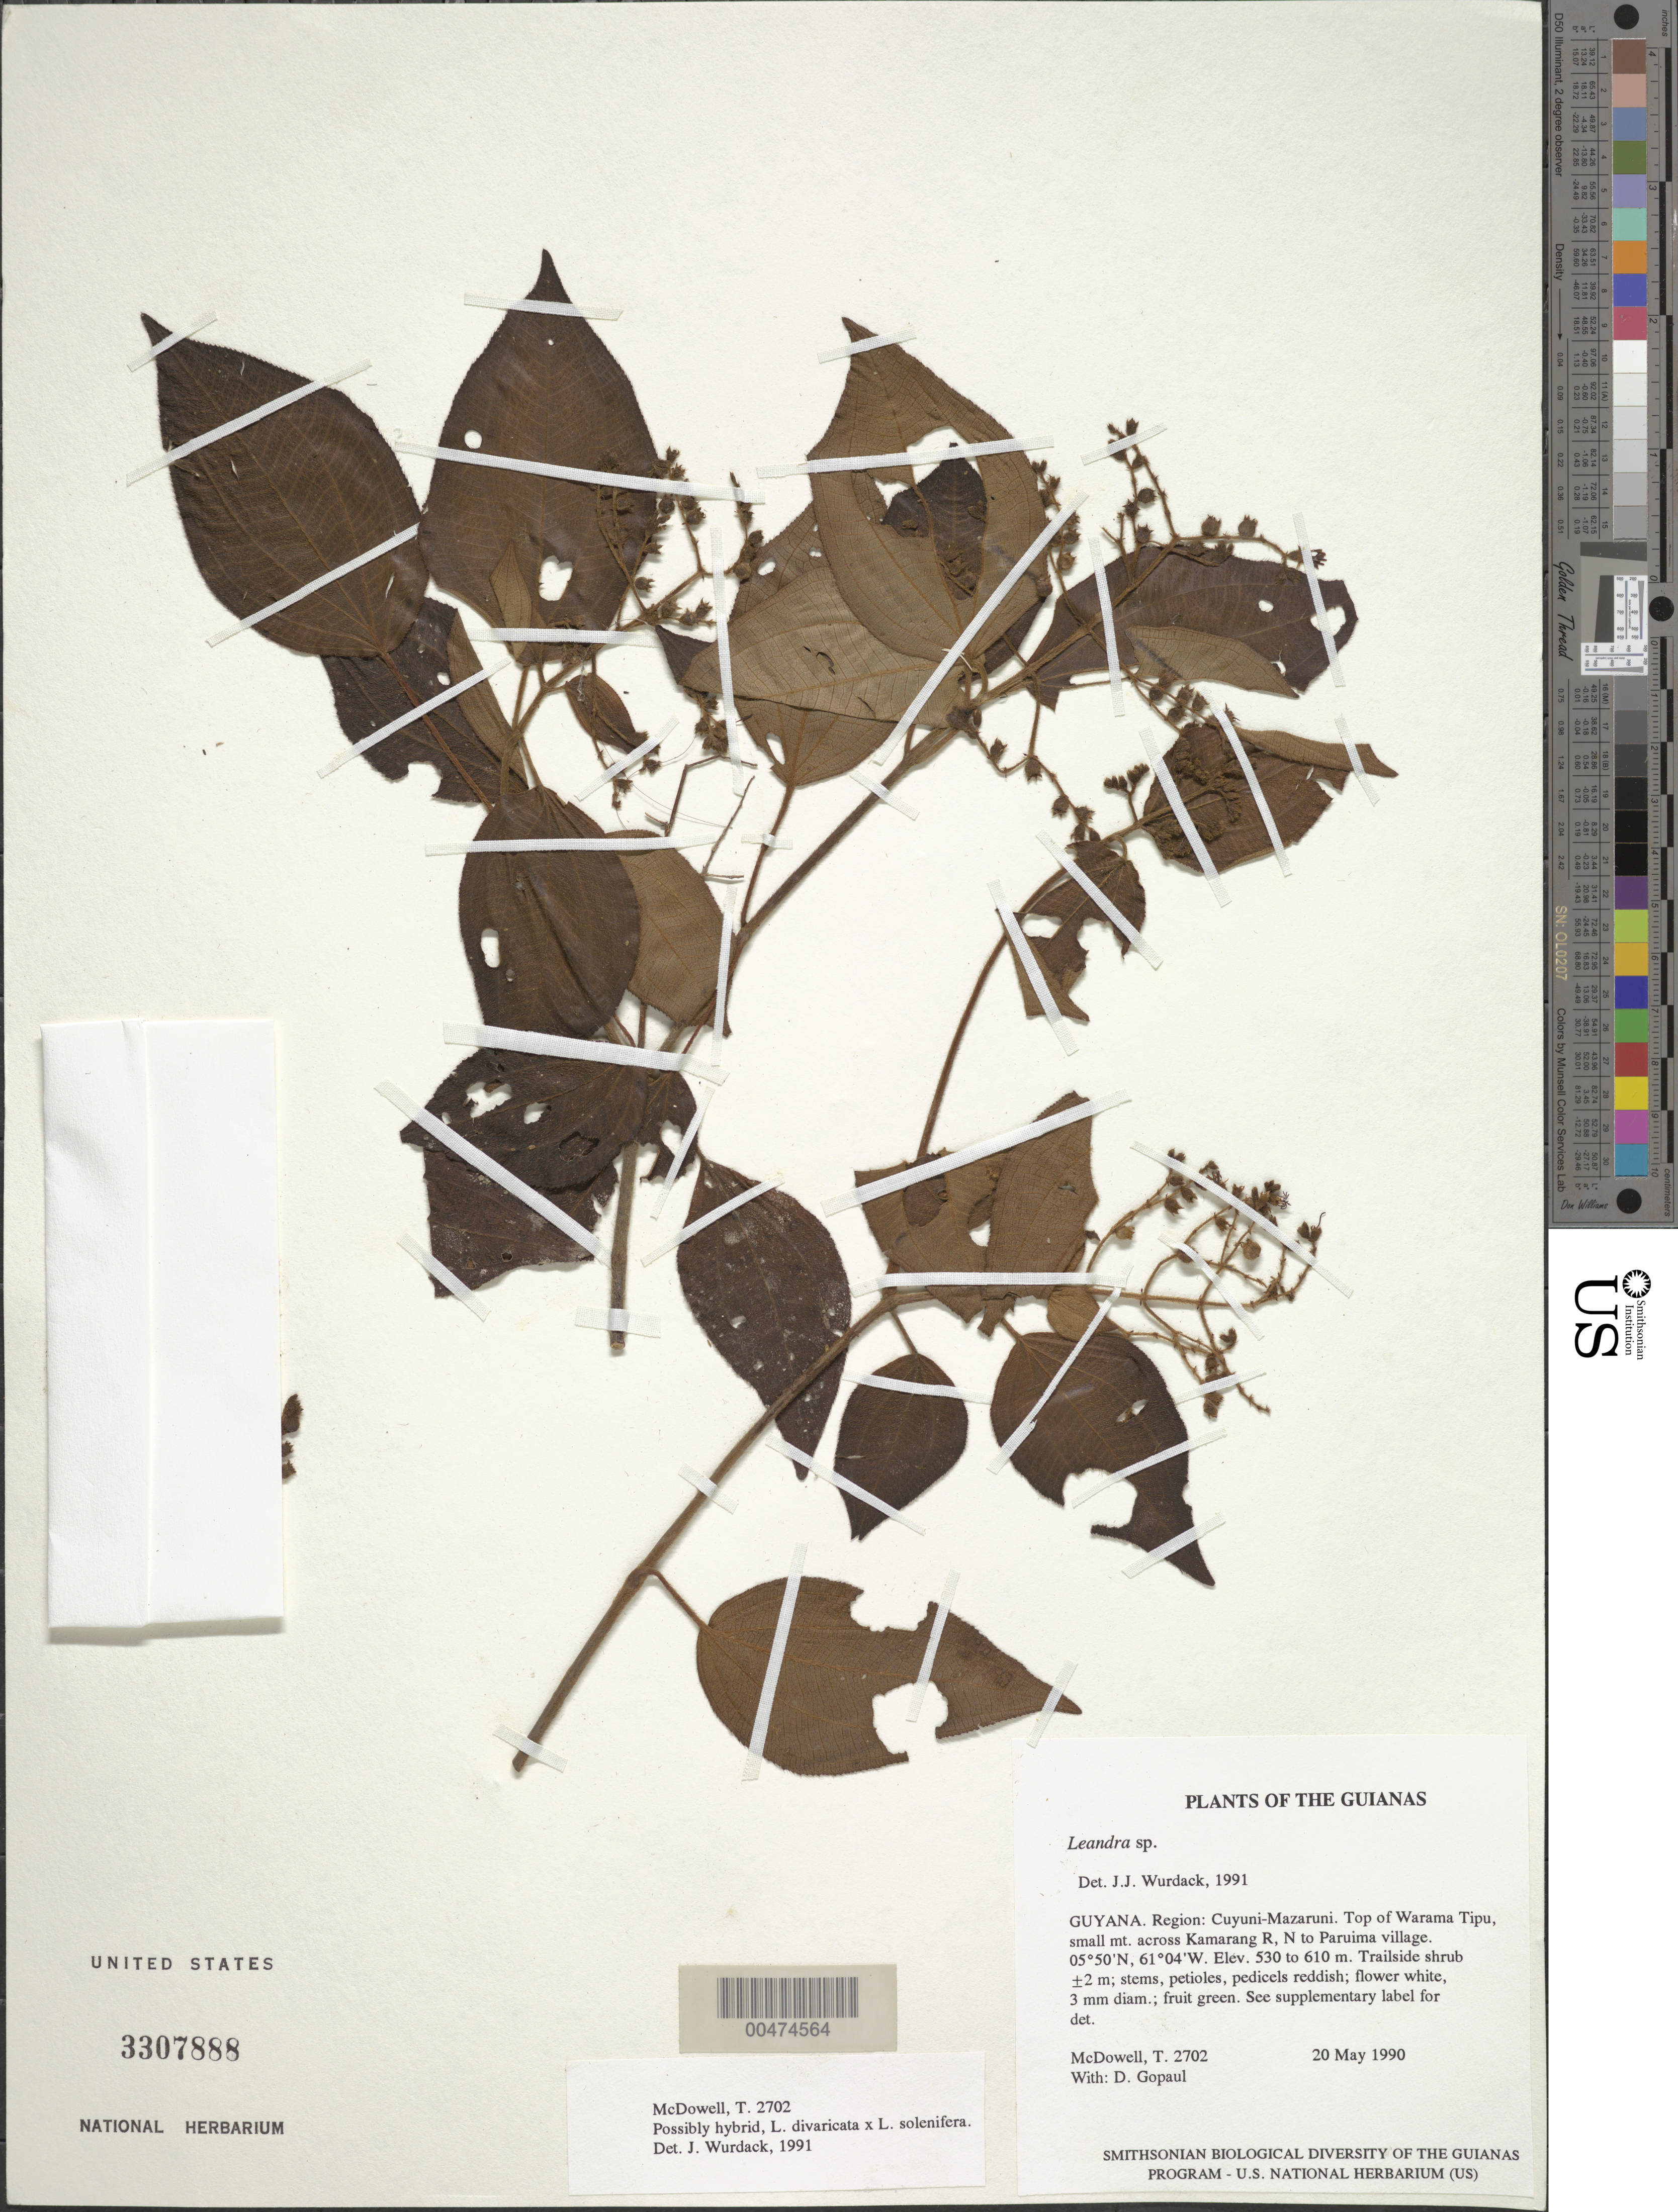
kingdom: Plantae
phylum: Tracheophyta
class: Magnoliopsida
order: Myrtales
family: Melastomataceae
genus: Leandra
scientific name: Leandra sp.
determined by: Wurdack, John J., (US), US (UNITED STATES)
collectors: T. McDowell & D. Gopaul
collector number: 2702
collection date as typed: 20 May 1990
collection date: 1990-05-20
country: Guyana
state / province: Cuyuni-Mazaruni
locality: Top of Warama Tipu, small mt. across Kamarang R, N of Paruima village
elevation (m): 530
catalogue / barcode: US 3307888